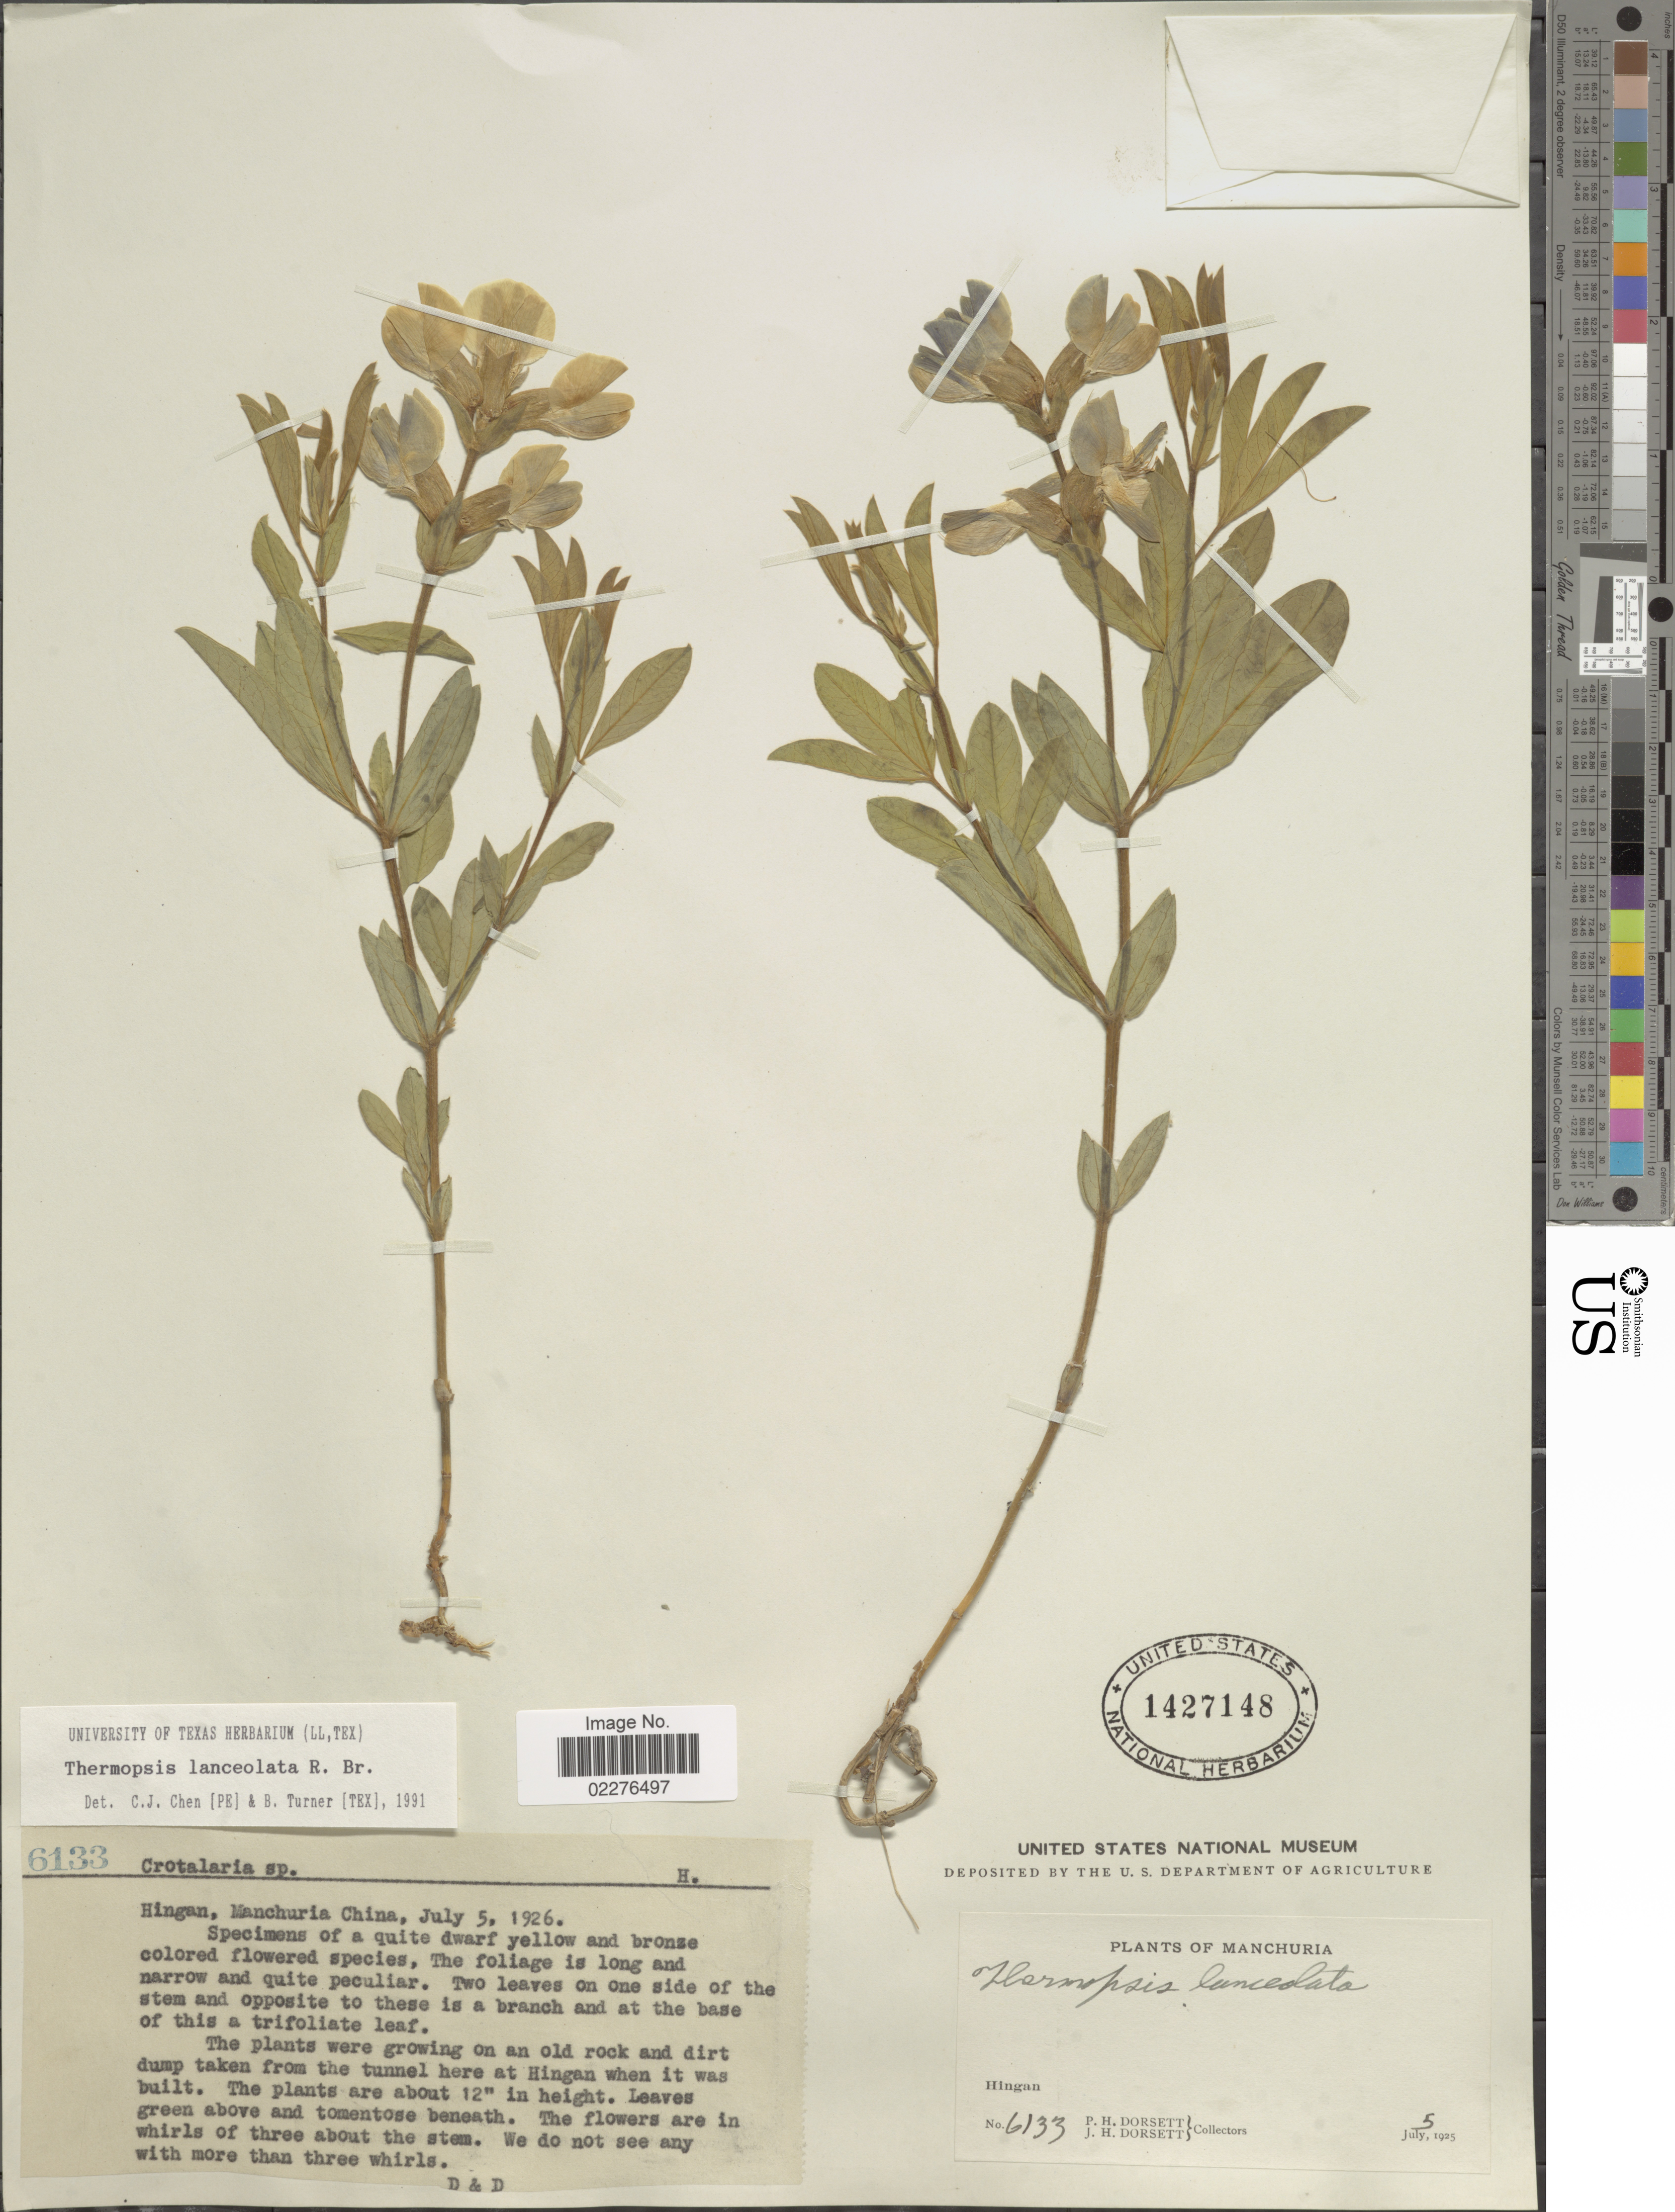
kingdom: Plantae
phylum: Tracheophyta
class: Magnoliopsida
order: Fabales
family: Fabaceae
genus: Thermopsis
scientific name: Thermopsis lanceolata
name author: R. Br.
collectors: P. H. Dorsett & J. Dorsett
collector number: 6133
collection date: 1925-07-05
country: China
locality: Manchuria, Hingan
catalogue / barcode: US 1427148